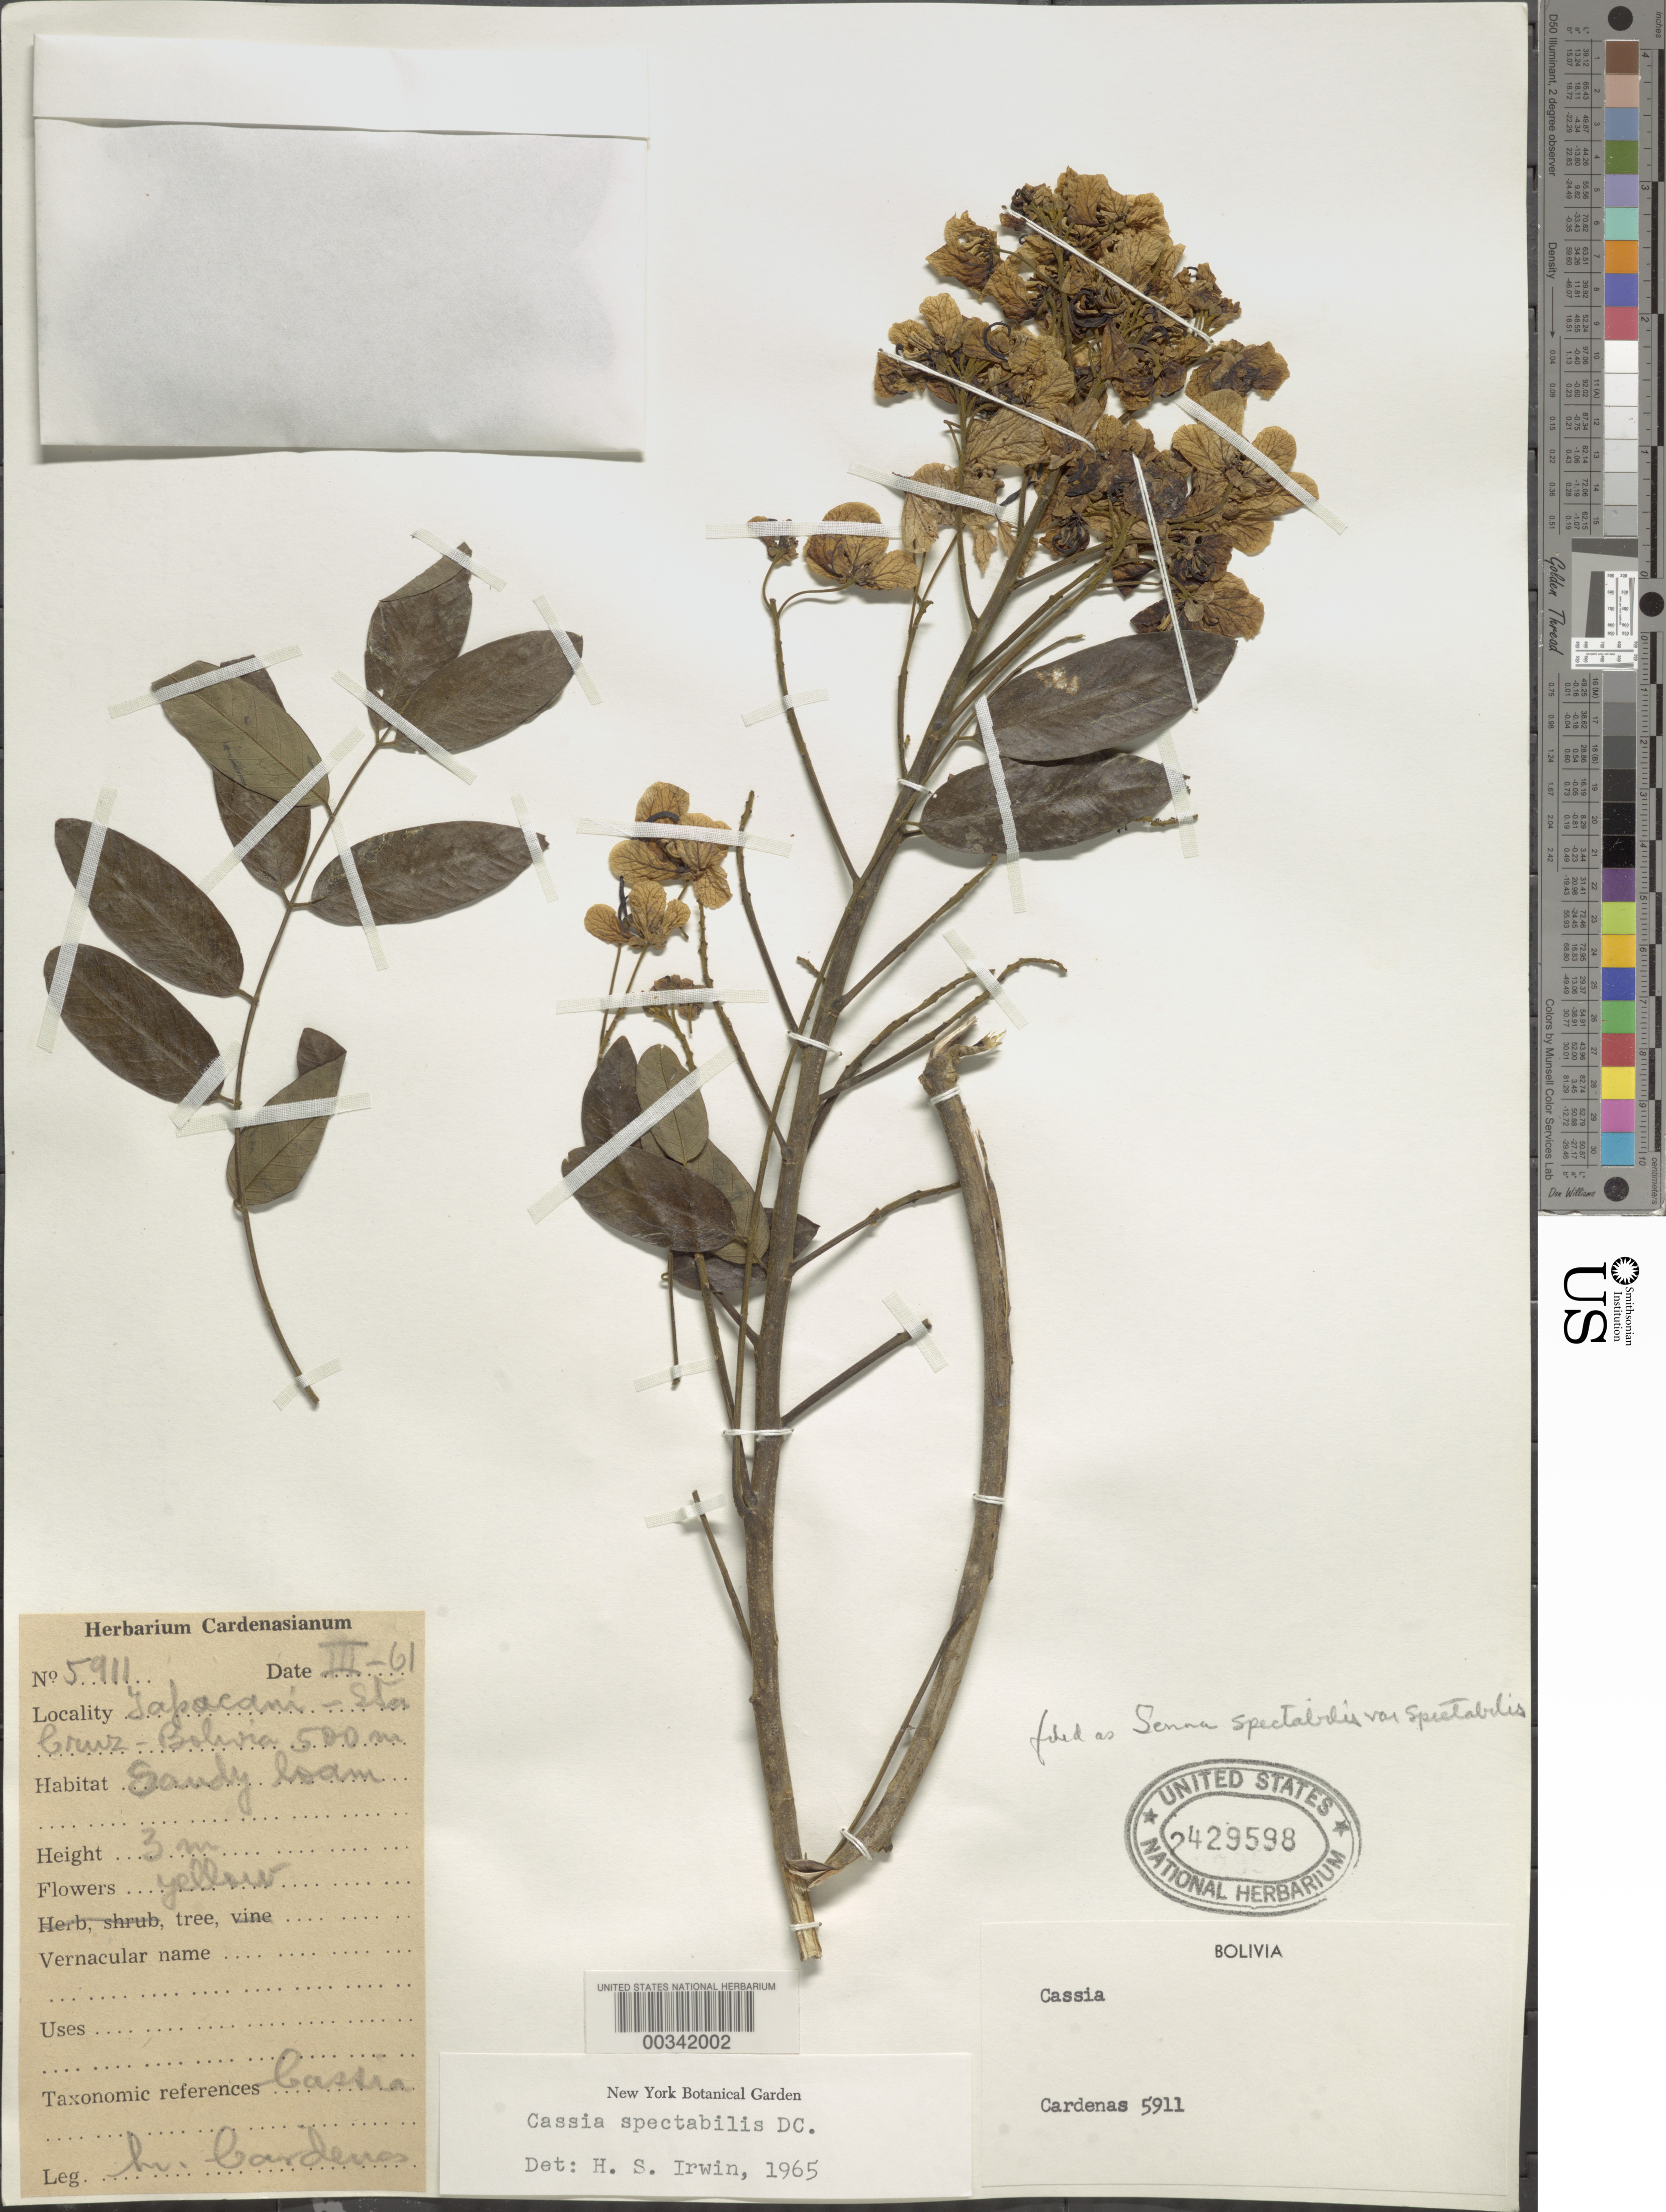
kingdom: Plantae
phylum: Tracheophyta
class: Magnoliopsida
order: Fabales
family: Fabaceae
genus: Senna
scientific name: Senna spectabilis var. spectabilis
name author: (DC.) H.S. Irwin & Barneby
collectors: M. Cárdenas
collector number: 5911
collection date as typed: Mar 1961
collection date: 1961-03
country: Bolivia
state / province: Santa Cruz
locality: Tapacani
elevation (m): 500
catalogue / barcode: US 2429598